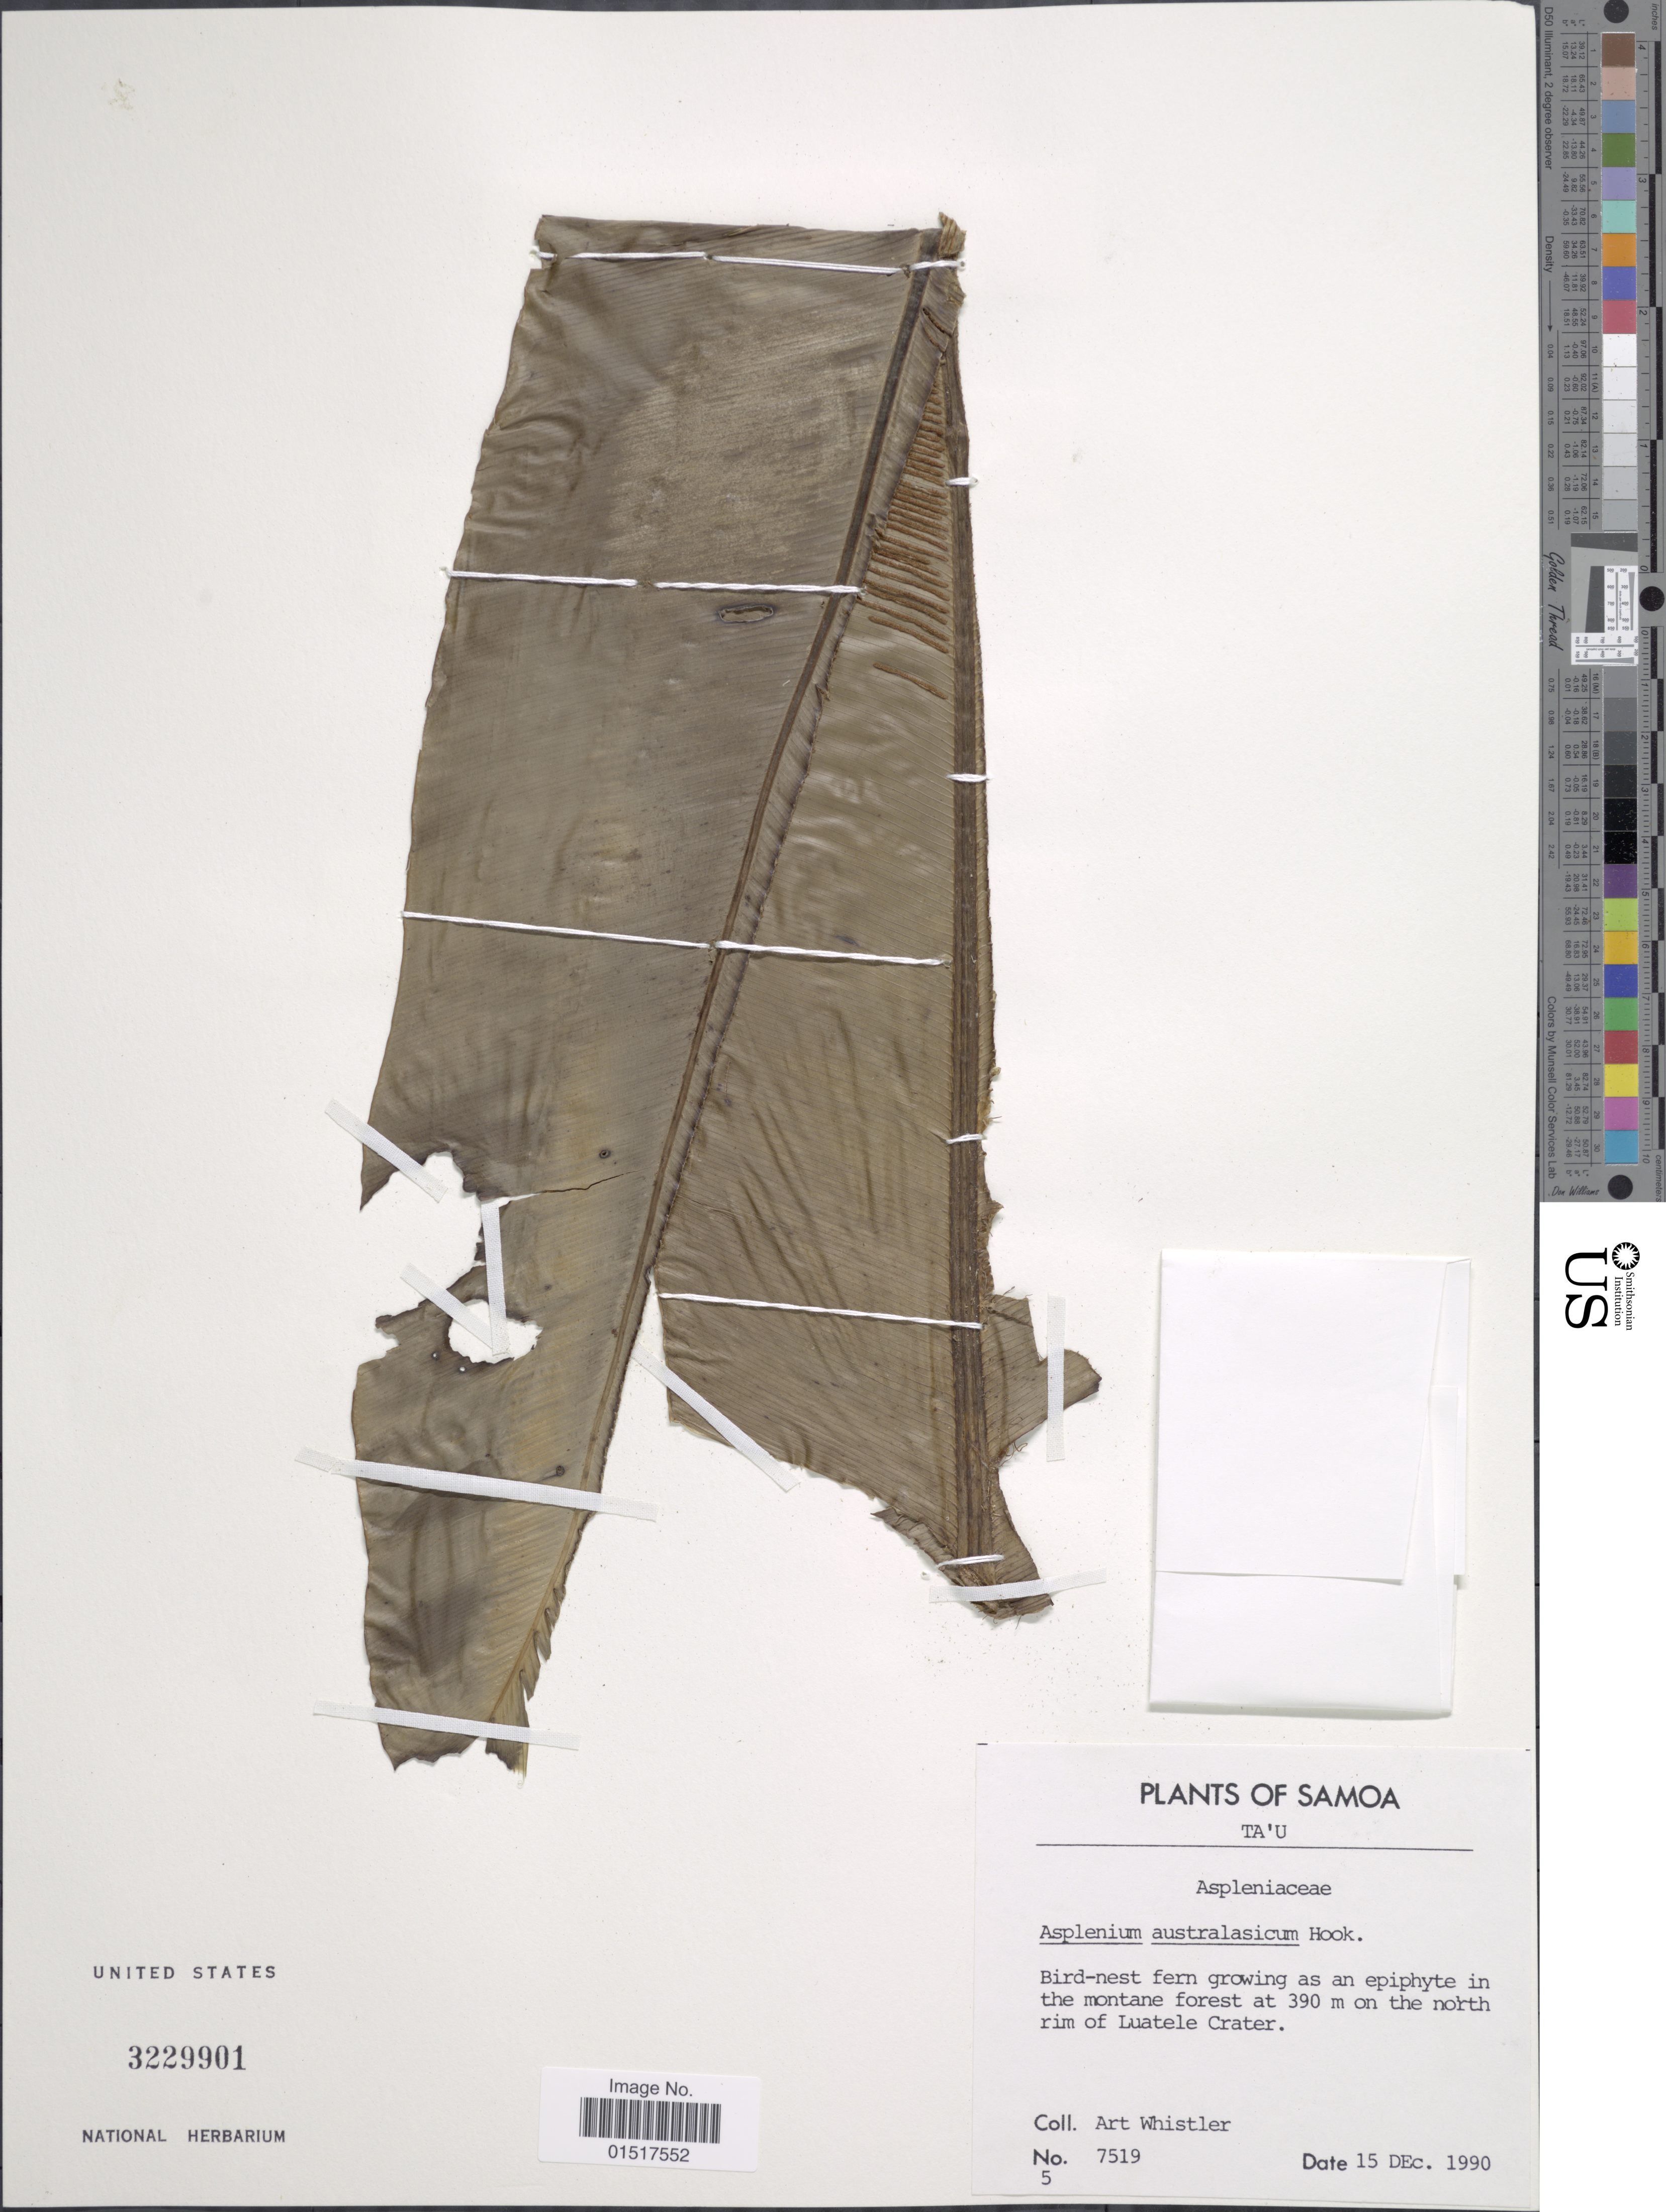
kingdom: Plantae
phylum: Tracheophyta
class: Polypodiopsida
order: Polypodiales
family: Aspleniaceae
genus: Asplenium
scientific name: Asplenium australasicum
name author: (Sm.) Hook.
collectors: A. Whistler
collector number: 7519/5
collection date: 1990-12-15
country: American Samoa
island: Ta'u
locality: Ta'u. Bird-nest fern growing as an epiphyte in the montane forest on the north rim of Luatele Crater.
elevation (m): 390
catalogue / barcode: US 3229901